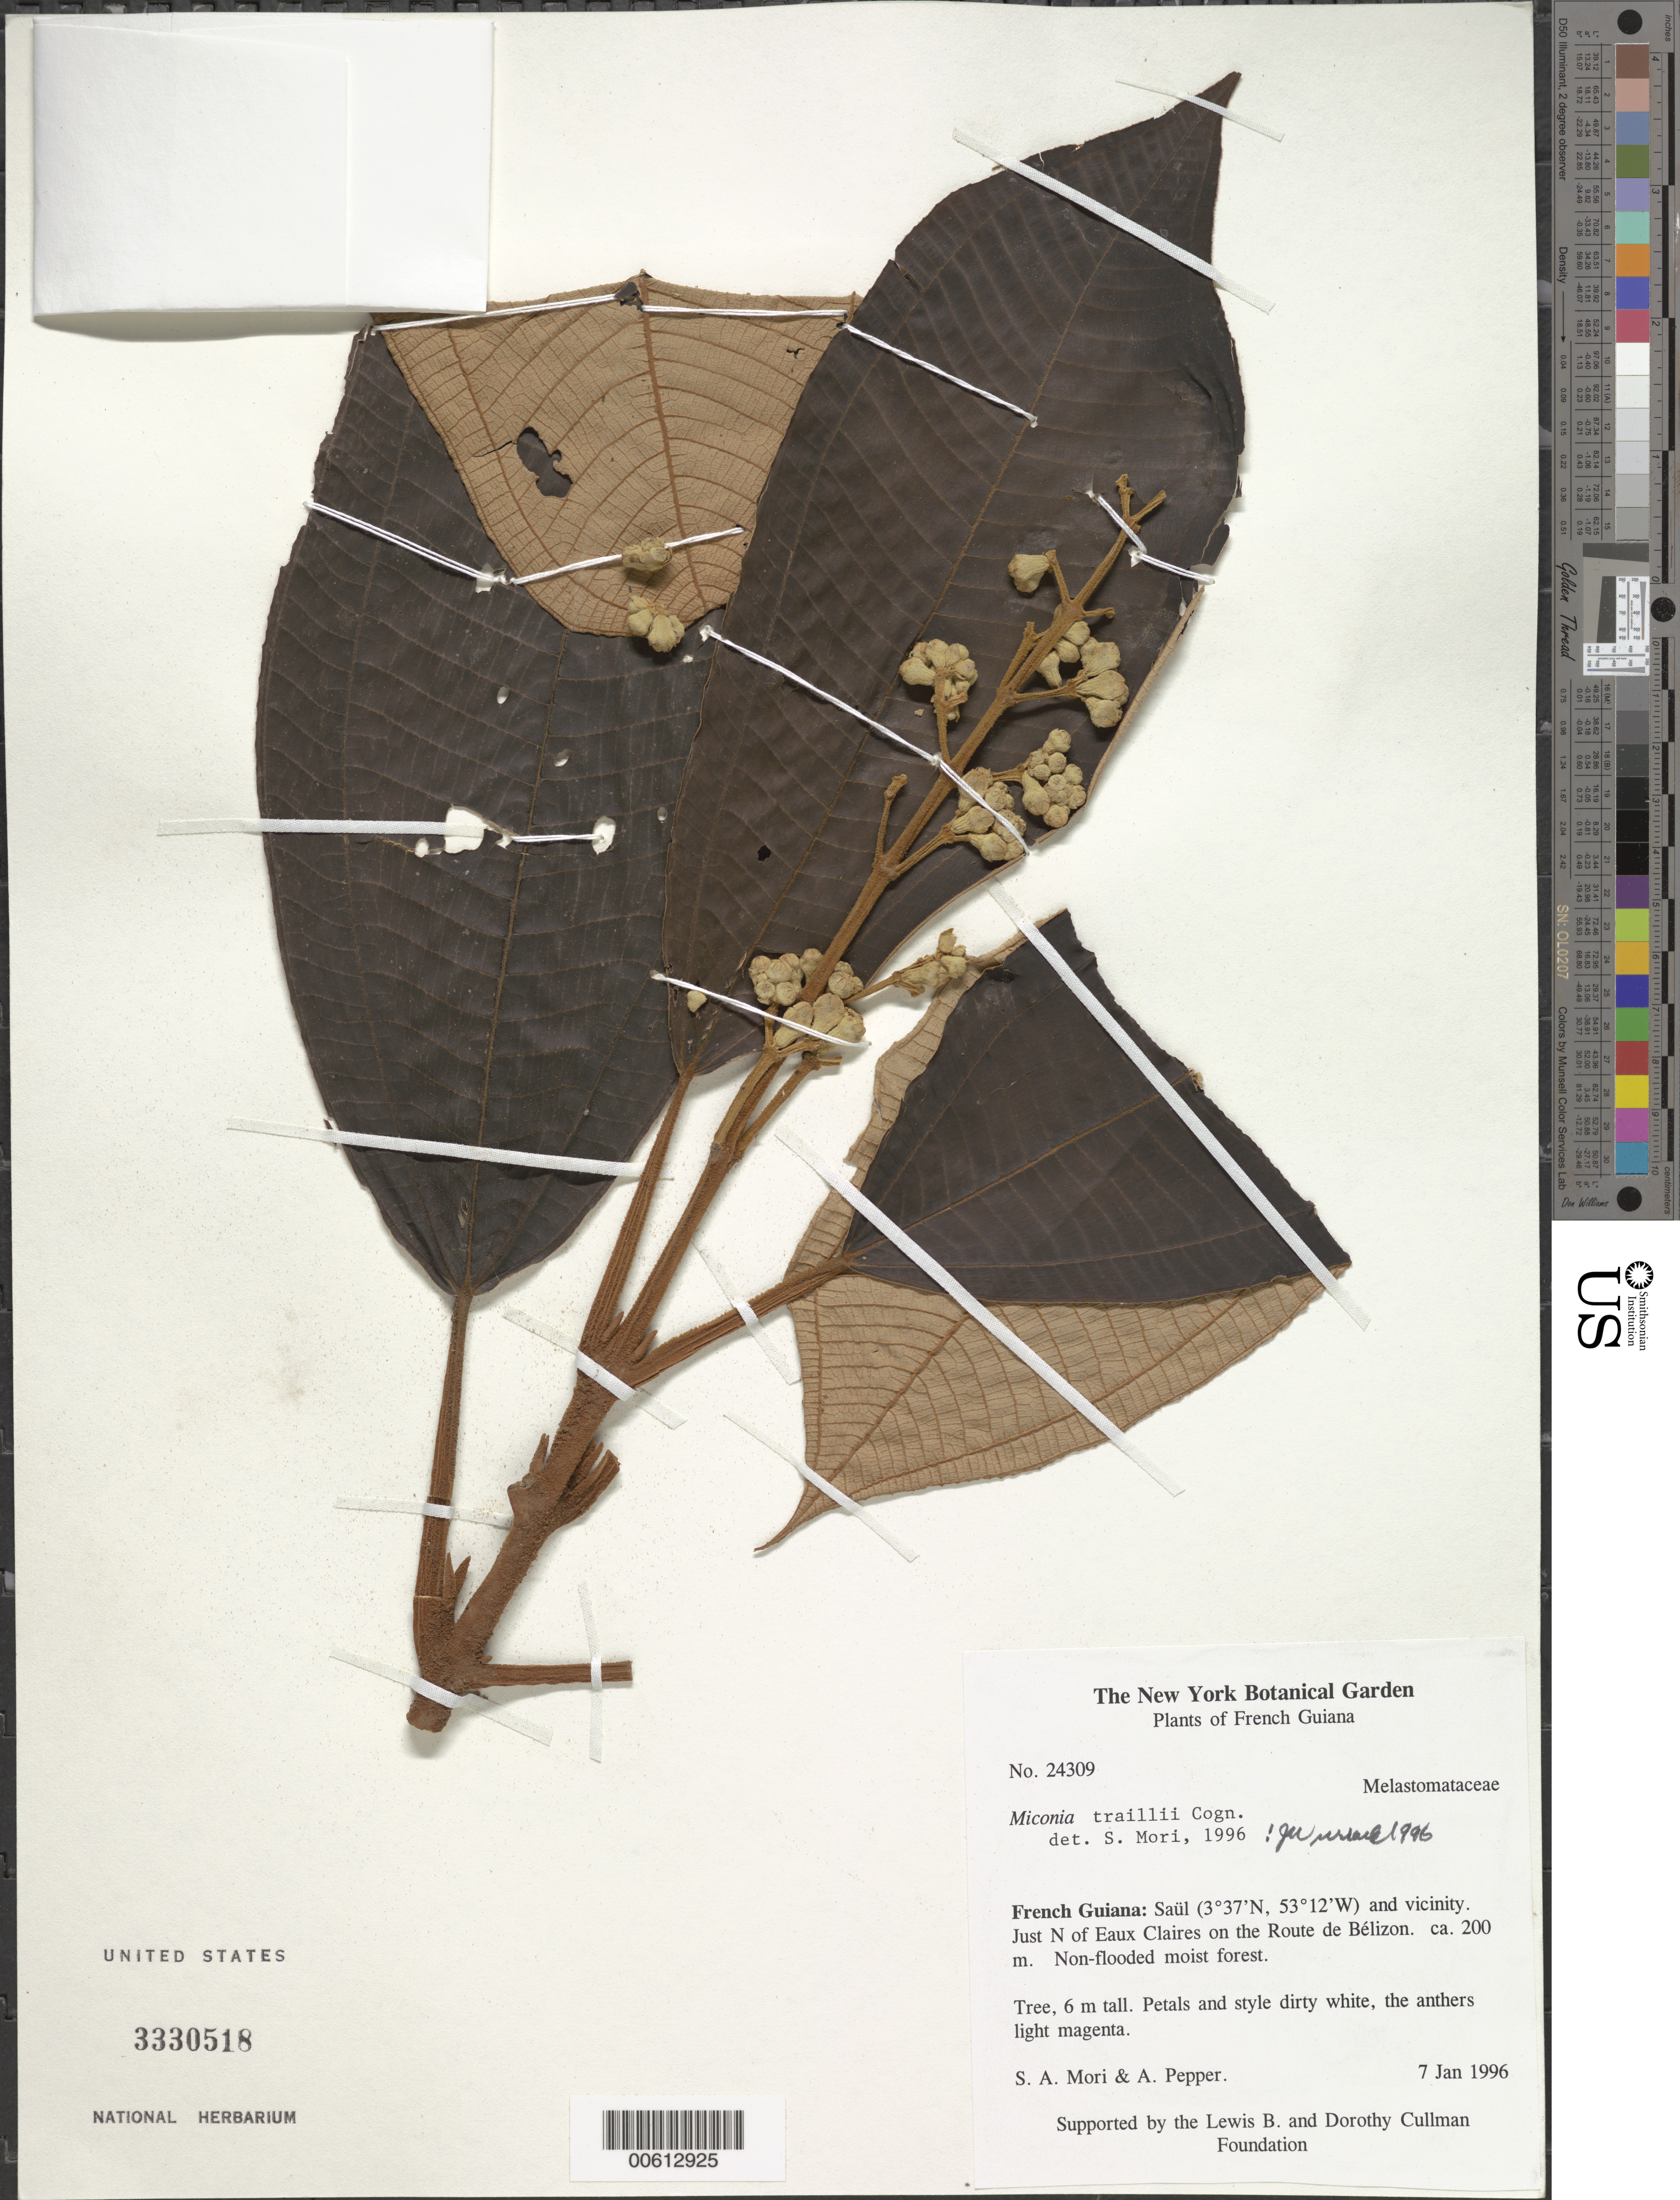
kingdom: Plantae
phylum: Tracheophyta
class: Magnoliopsida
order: Myrtales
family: Melastomataceae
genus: Miconia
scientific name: Miconia traillii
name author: Cogn.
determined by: Wurdack, John J., (US), US (UNITED STATES)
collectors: S. Mori & A. Pepper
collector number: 24309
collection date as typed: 7-Jan-96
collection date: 1996-01-07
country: French Guiana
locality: Eaux Claires, vicinity of Saül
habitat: Non-flooded moist forest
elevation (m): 200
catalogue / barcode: US 3330518